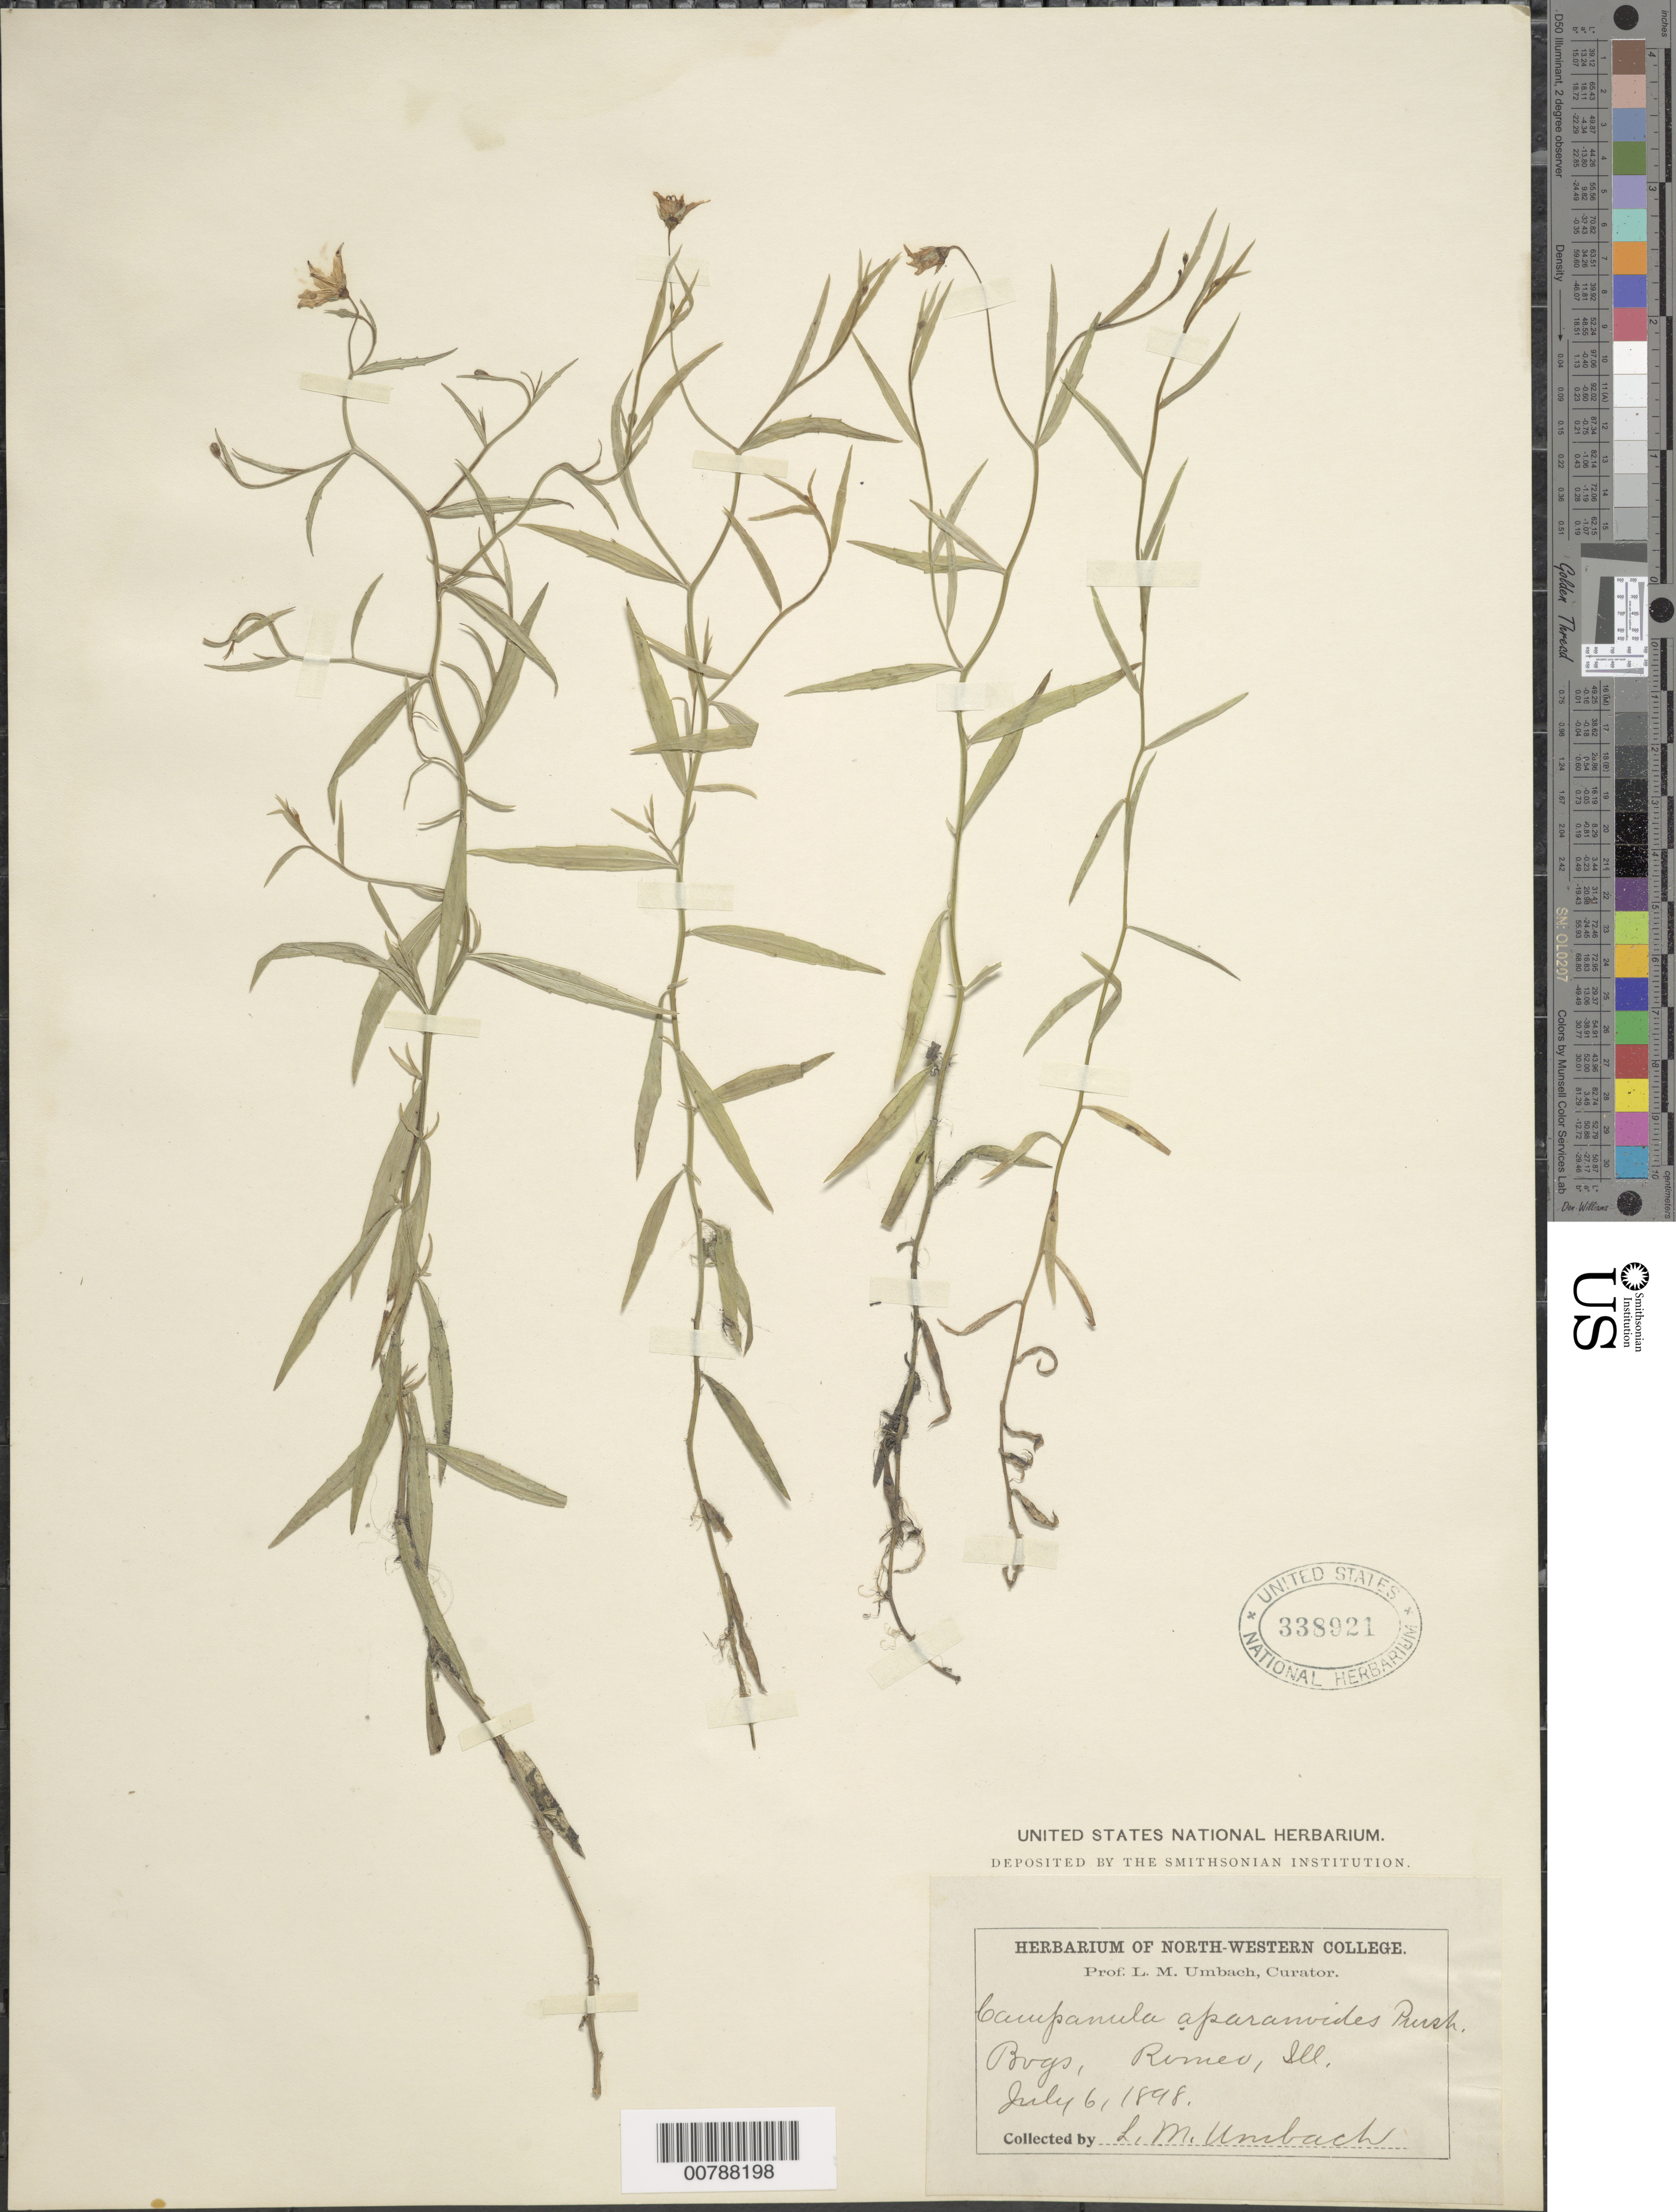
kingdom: Plantae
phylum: Tracheophyta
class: Magnoliopsida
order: Asterales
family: Campanulaceae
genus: Campanula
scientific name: Campanula aparinoides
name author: Pursh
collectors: L. M. Umbach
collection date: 1898-07-06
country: United States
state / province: Illinois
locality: Romeo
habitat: Bogs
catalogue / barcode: US 338921